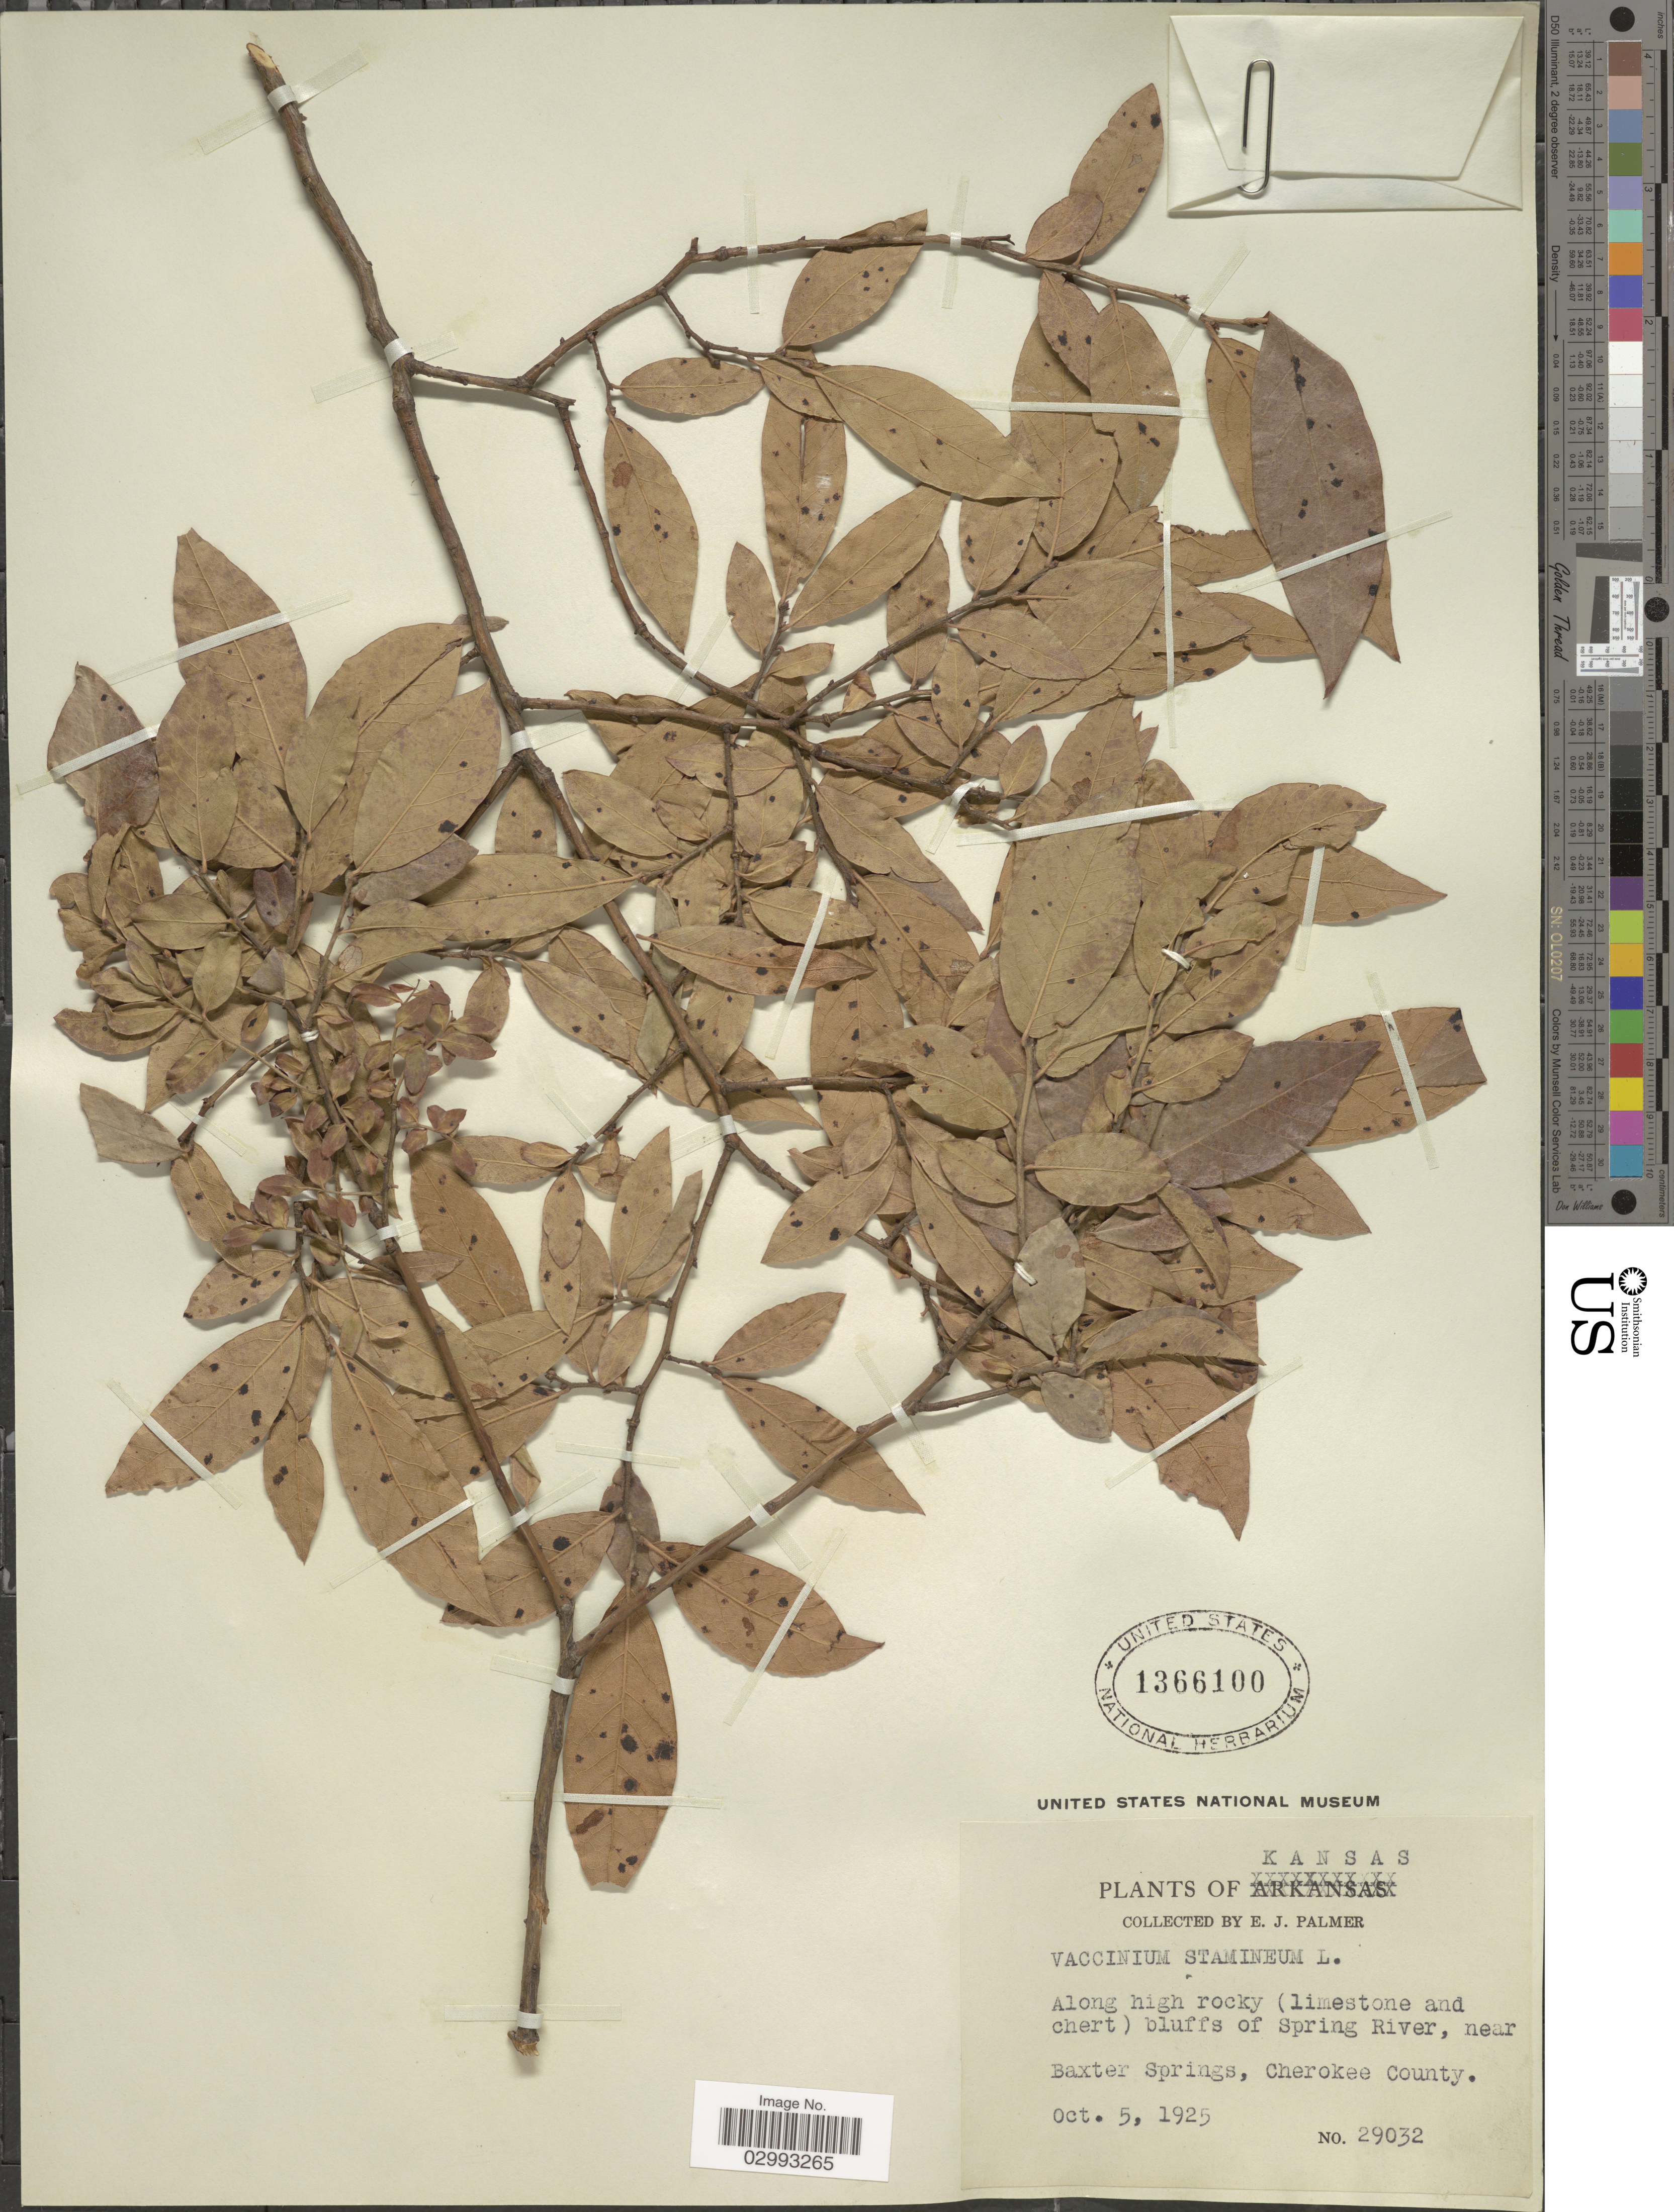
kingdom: Plantae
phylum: Tracheophyta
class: Magnoliopsida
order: Ericales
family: Ericaceae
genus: Polycodium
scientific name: Polycodium stamineum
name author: (L.) Greene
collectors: E. J. Palmer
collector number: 29032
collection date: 1925-10-05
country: United States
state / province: Kansas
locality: Along high rocky ( limestone and chert) bluffs of Spring River, near Baxter Springs, Cherokee County.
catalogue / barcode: US 1366100